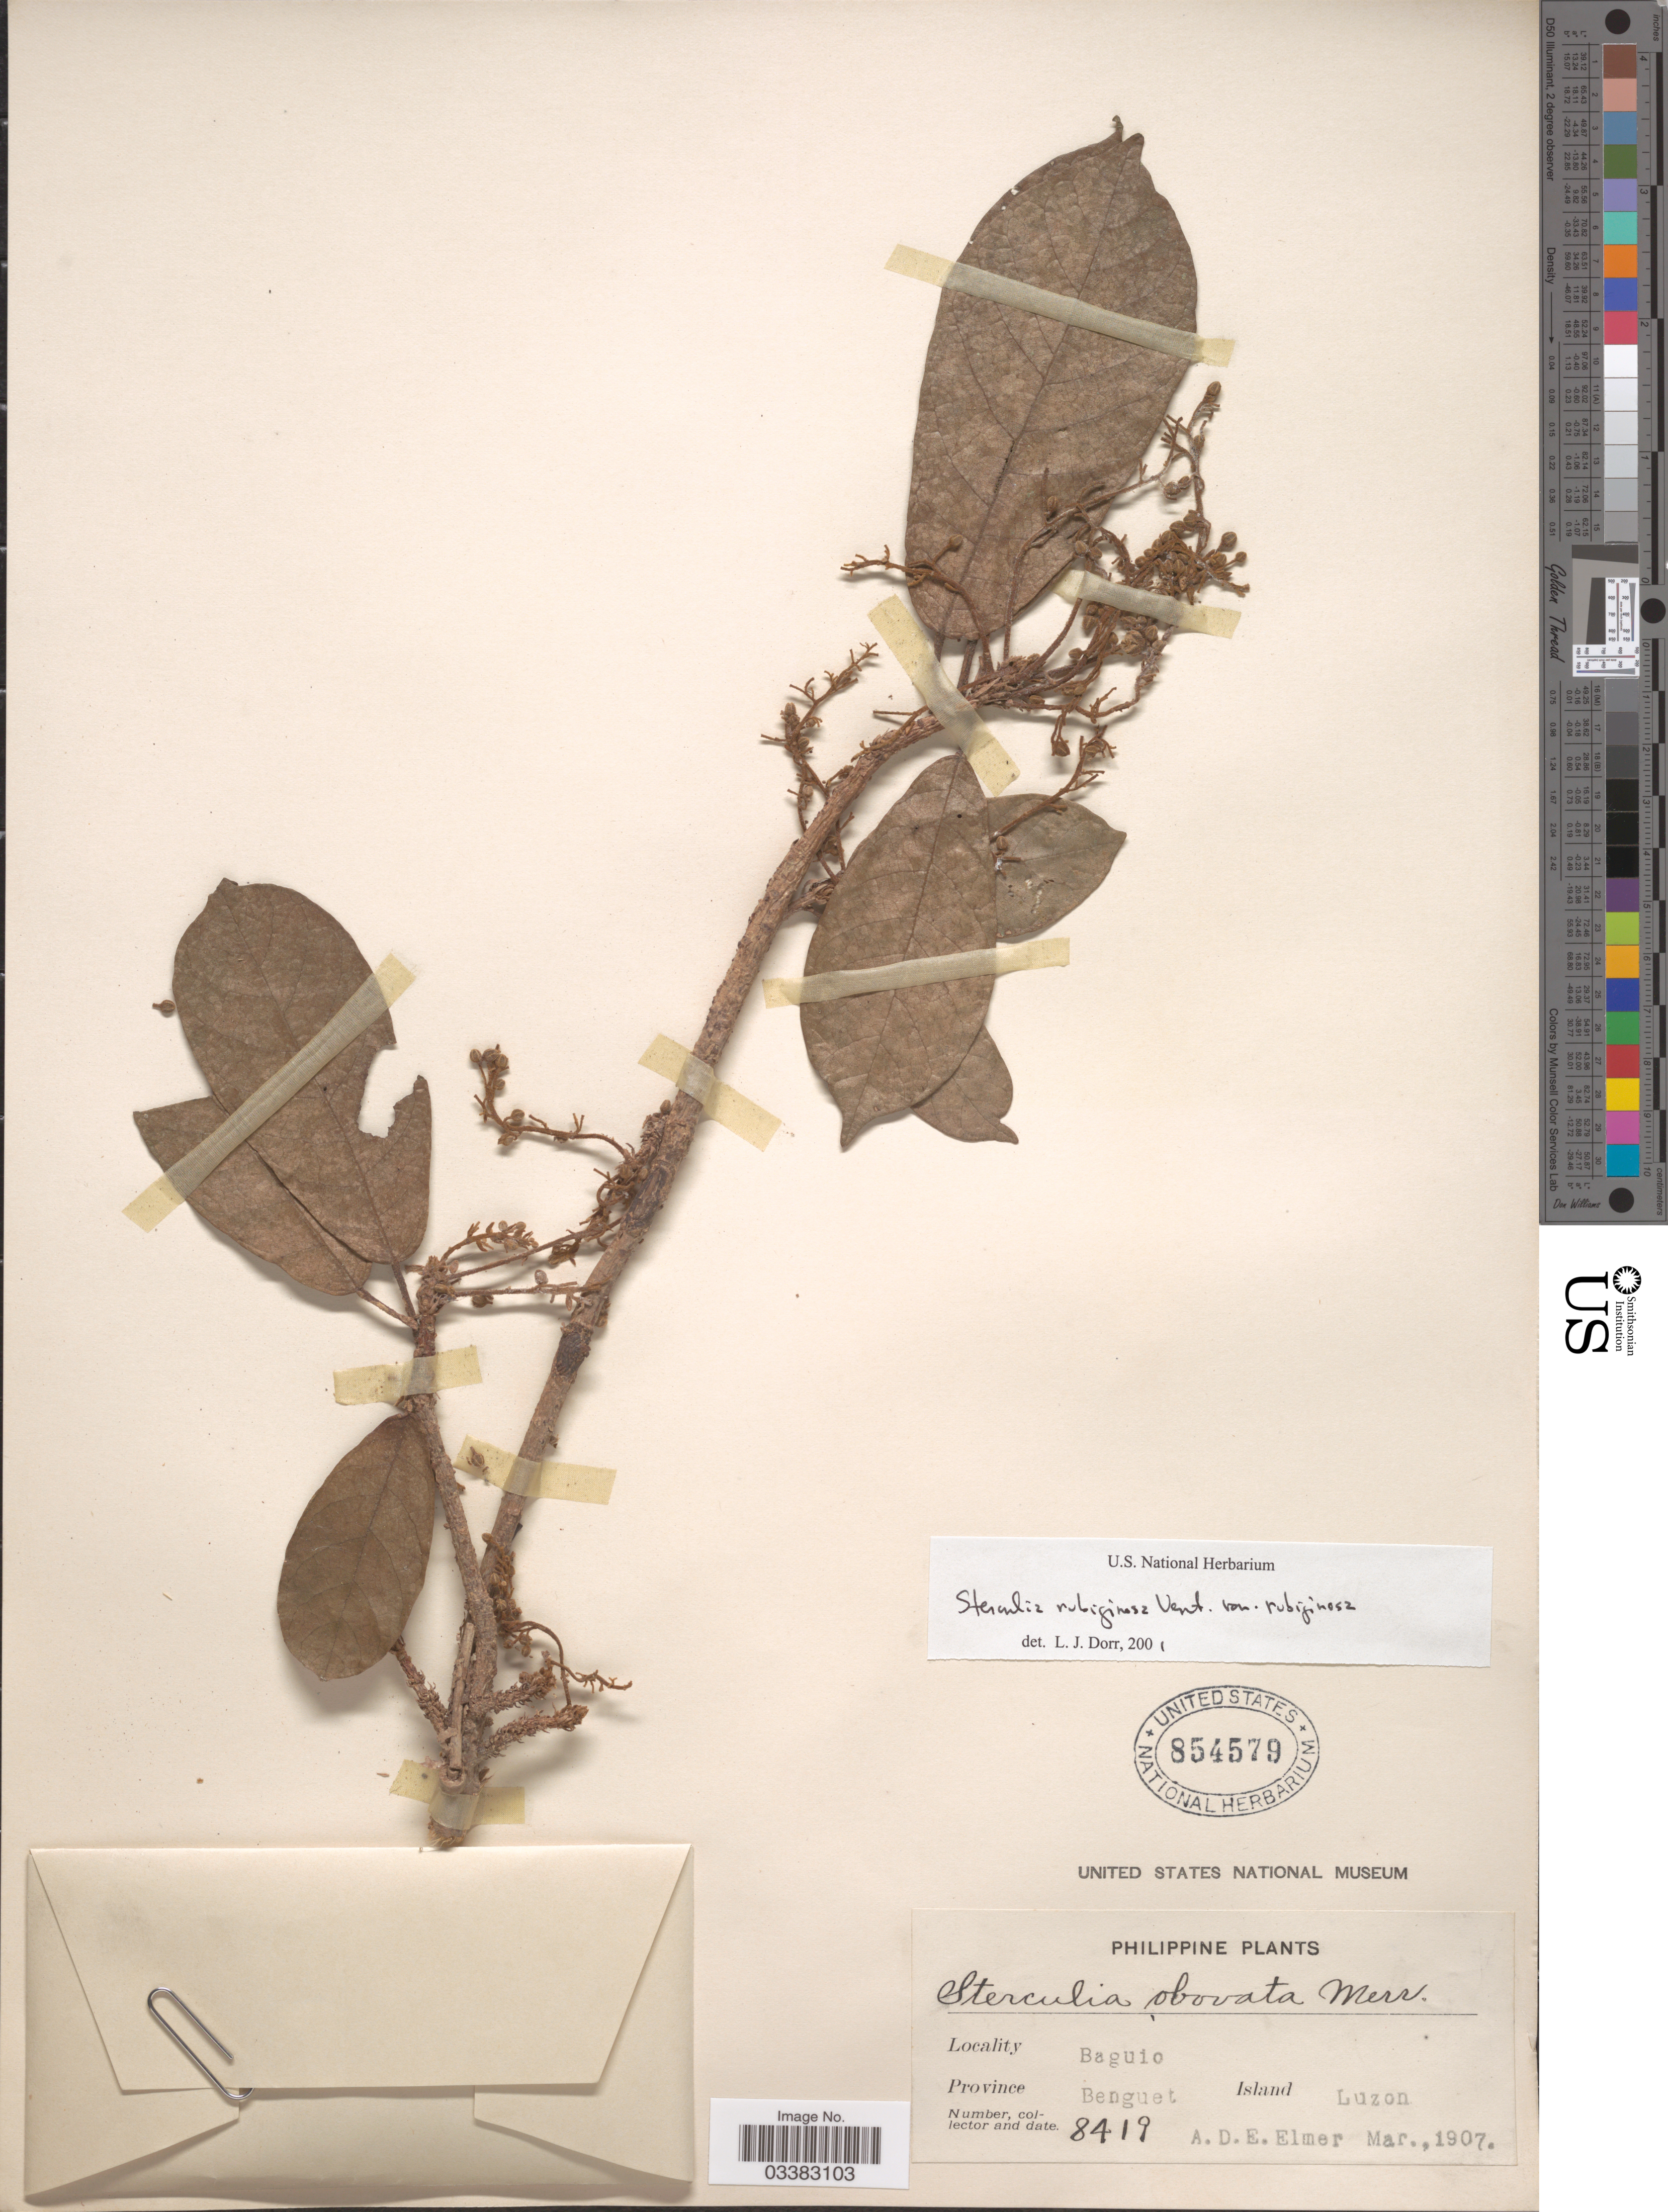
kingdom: Plantae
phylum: Tracheophyta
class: Magnoliopsida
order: Malvales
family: Malvaceae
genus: Sterculia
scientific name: Sterculia rubiginosa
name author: Vent.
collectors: A. D. E. Elmer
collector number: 8419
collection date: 1907-03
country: Philippines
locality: Baguio, Province Benguet, Island Luzon.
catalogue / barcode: US 854579